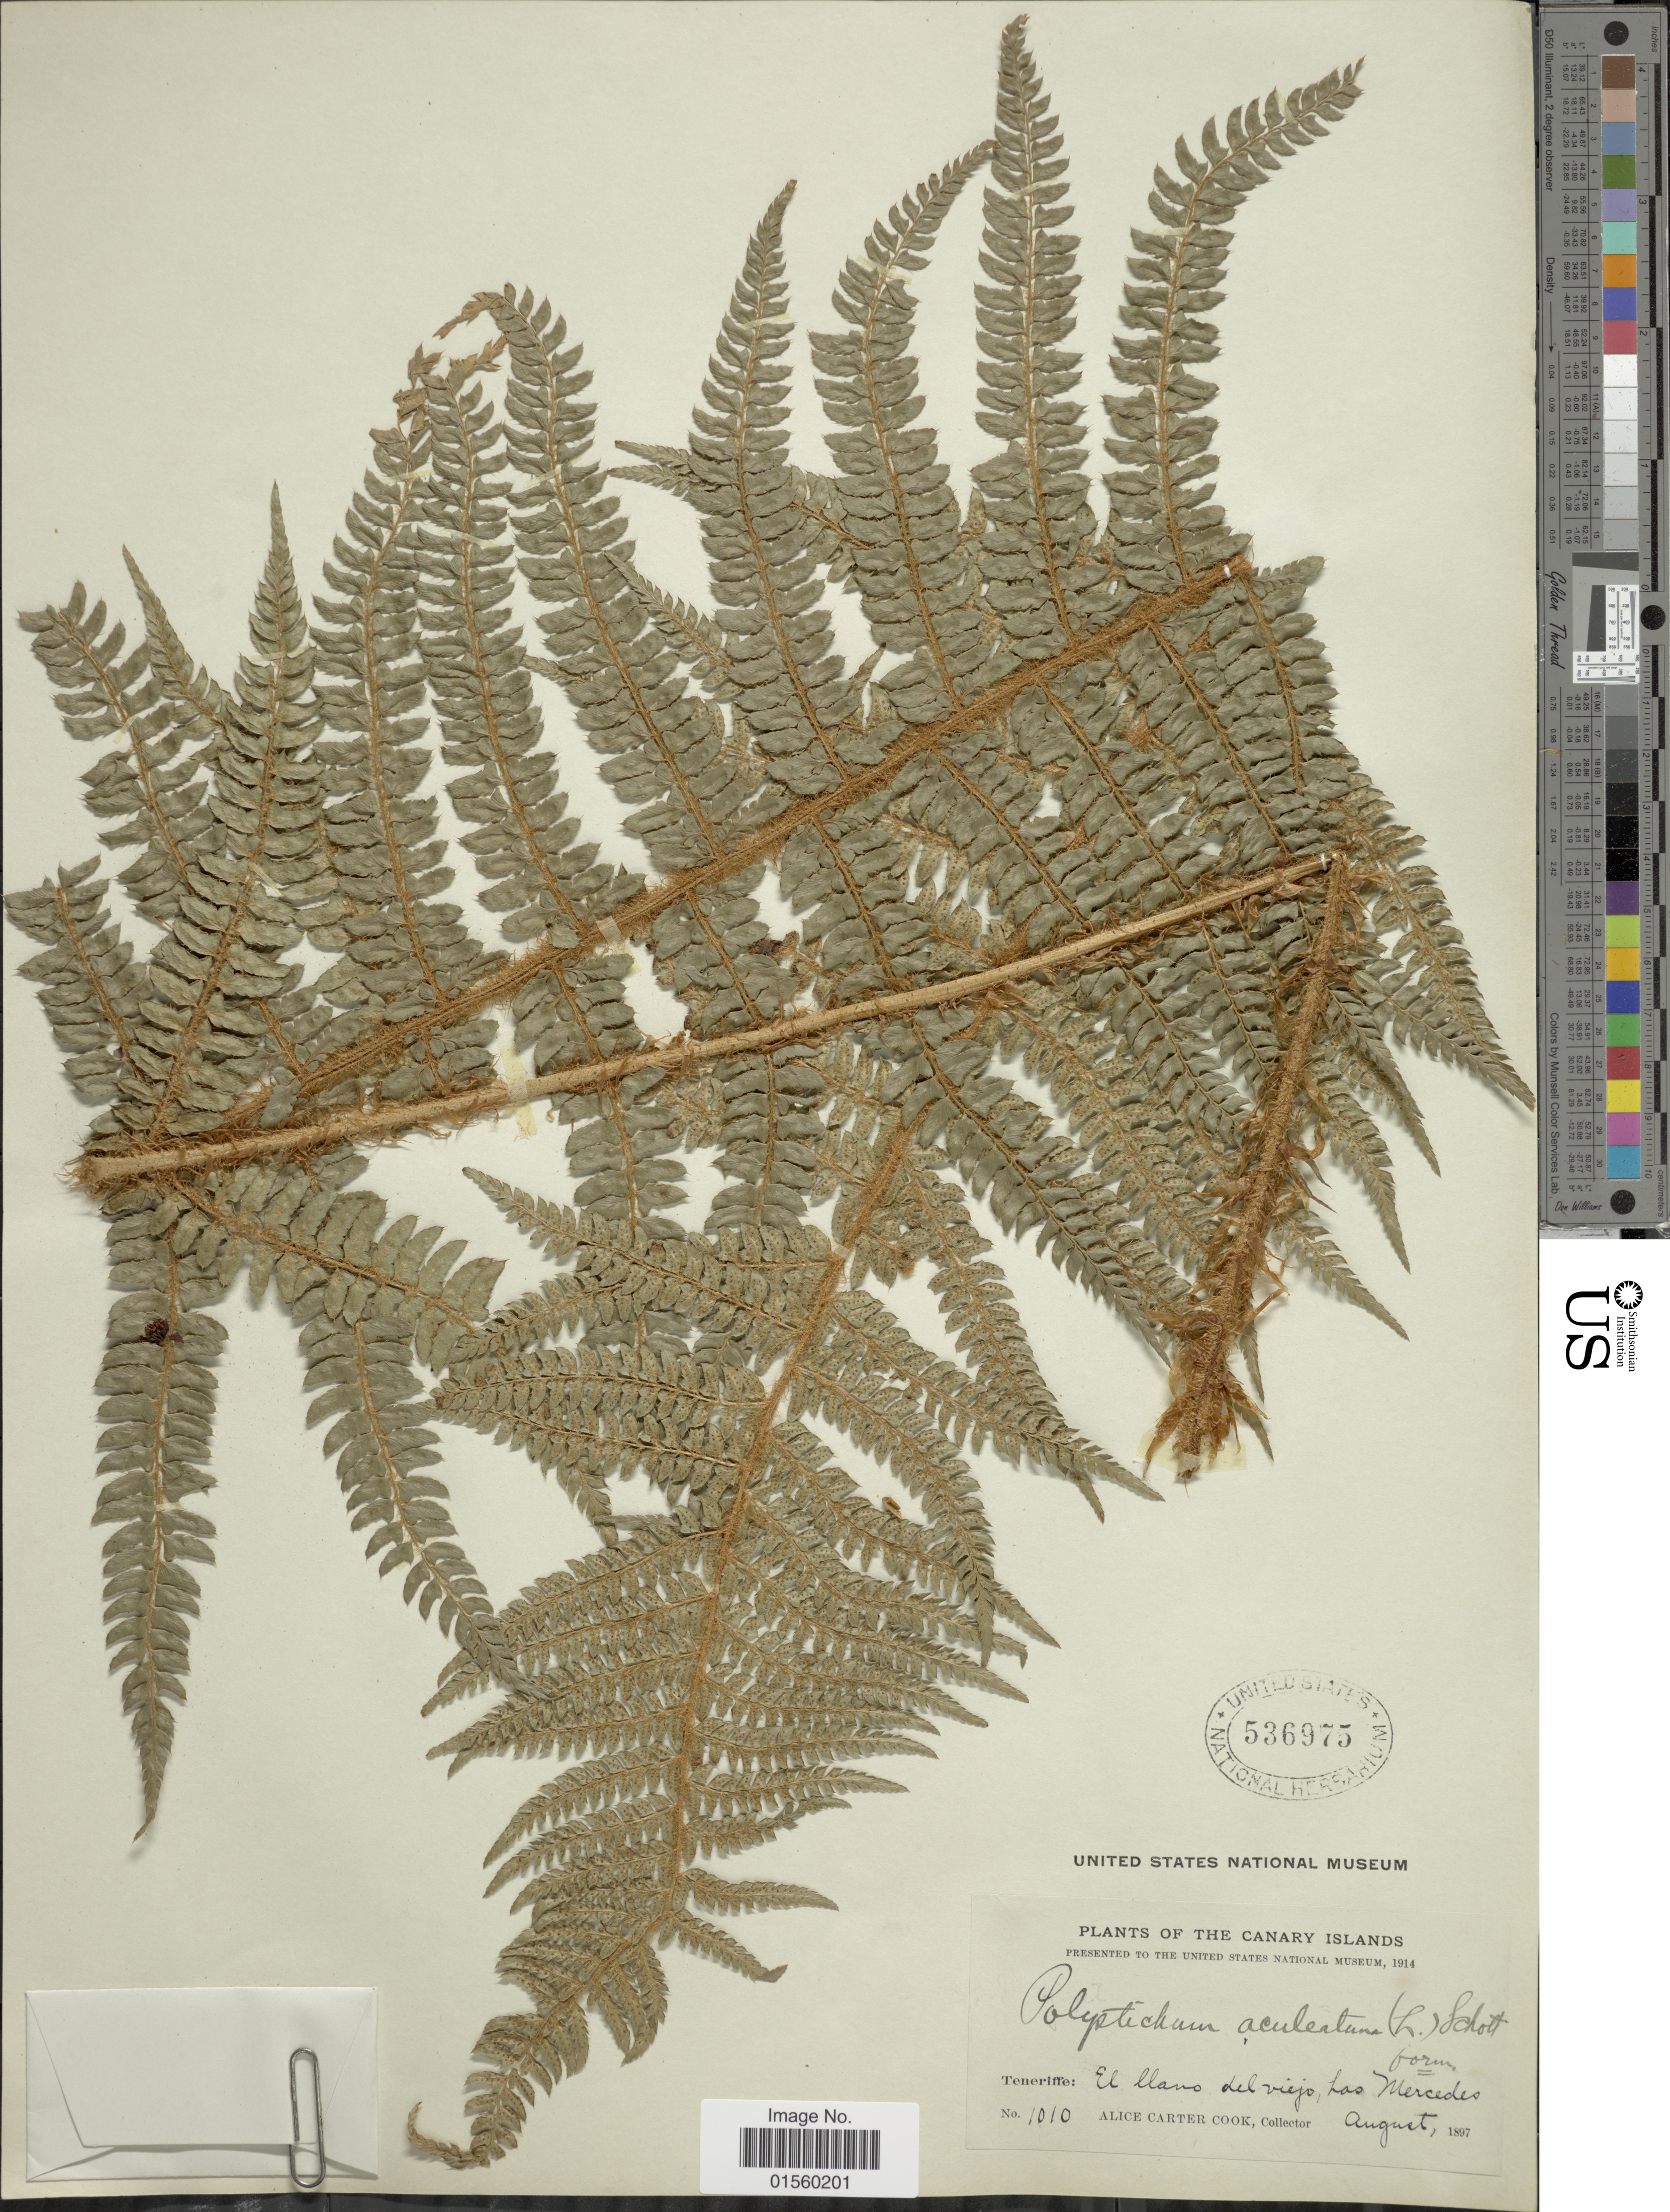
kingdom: Plantae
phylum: Tracheophyta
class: Polypodiopsida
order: Polypodiales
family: Dryopteridaceae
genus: Polystichum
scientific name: Polystichum setiferum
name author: (Forssk.) Moore ex Woynar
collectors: Alice C. Cook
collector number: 1010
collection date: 1897-08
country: Spain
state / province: Canarias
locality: Tenerife: El llano del viejo, Las Mercedes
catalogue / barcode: US 536975